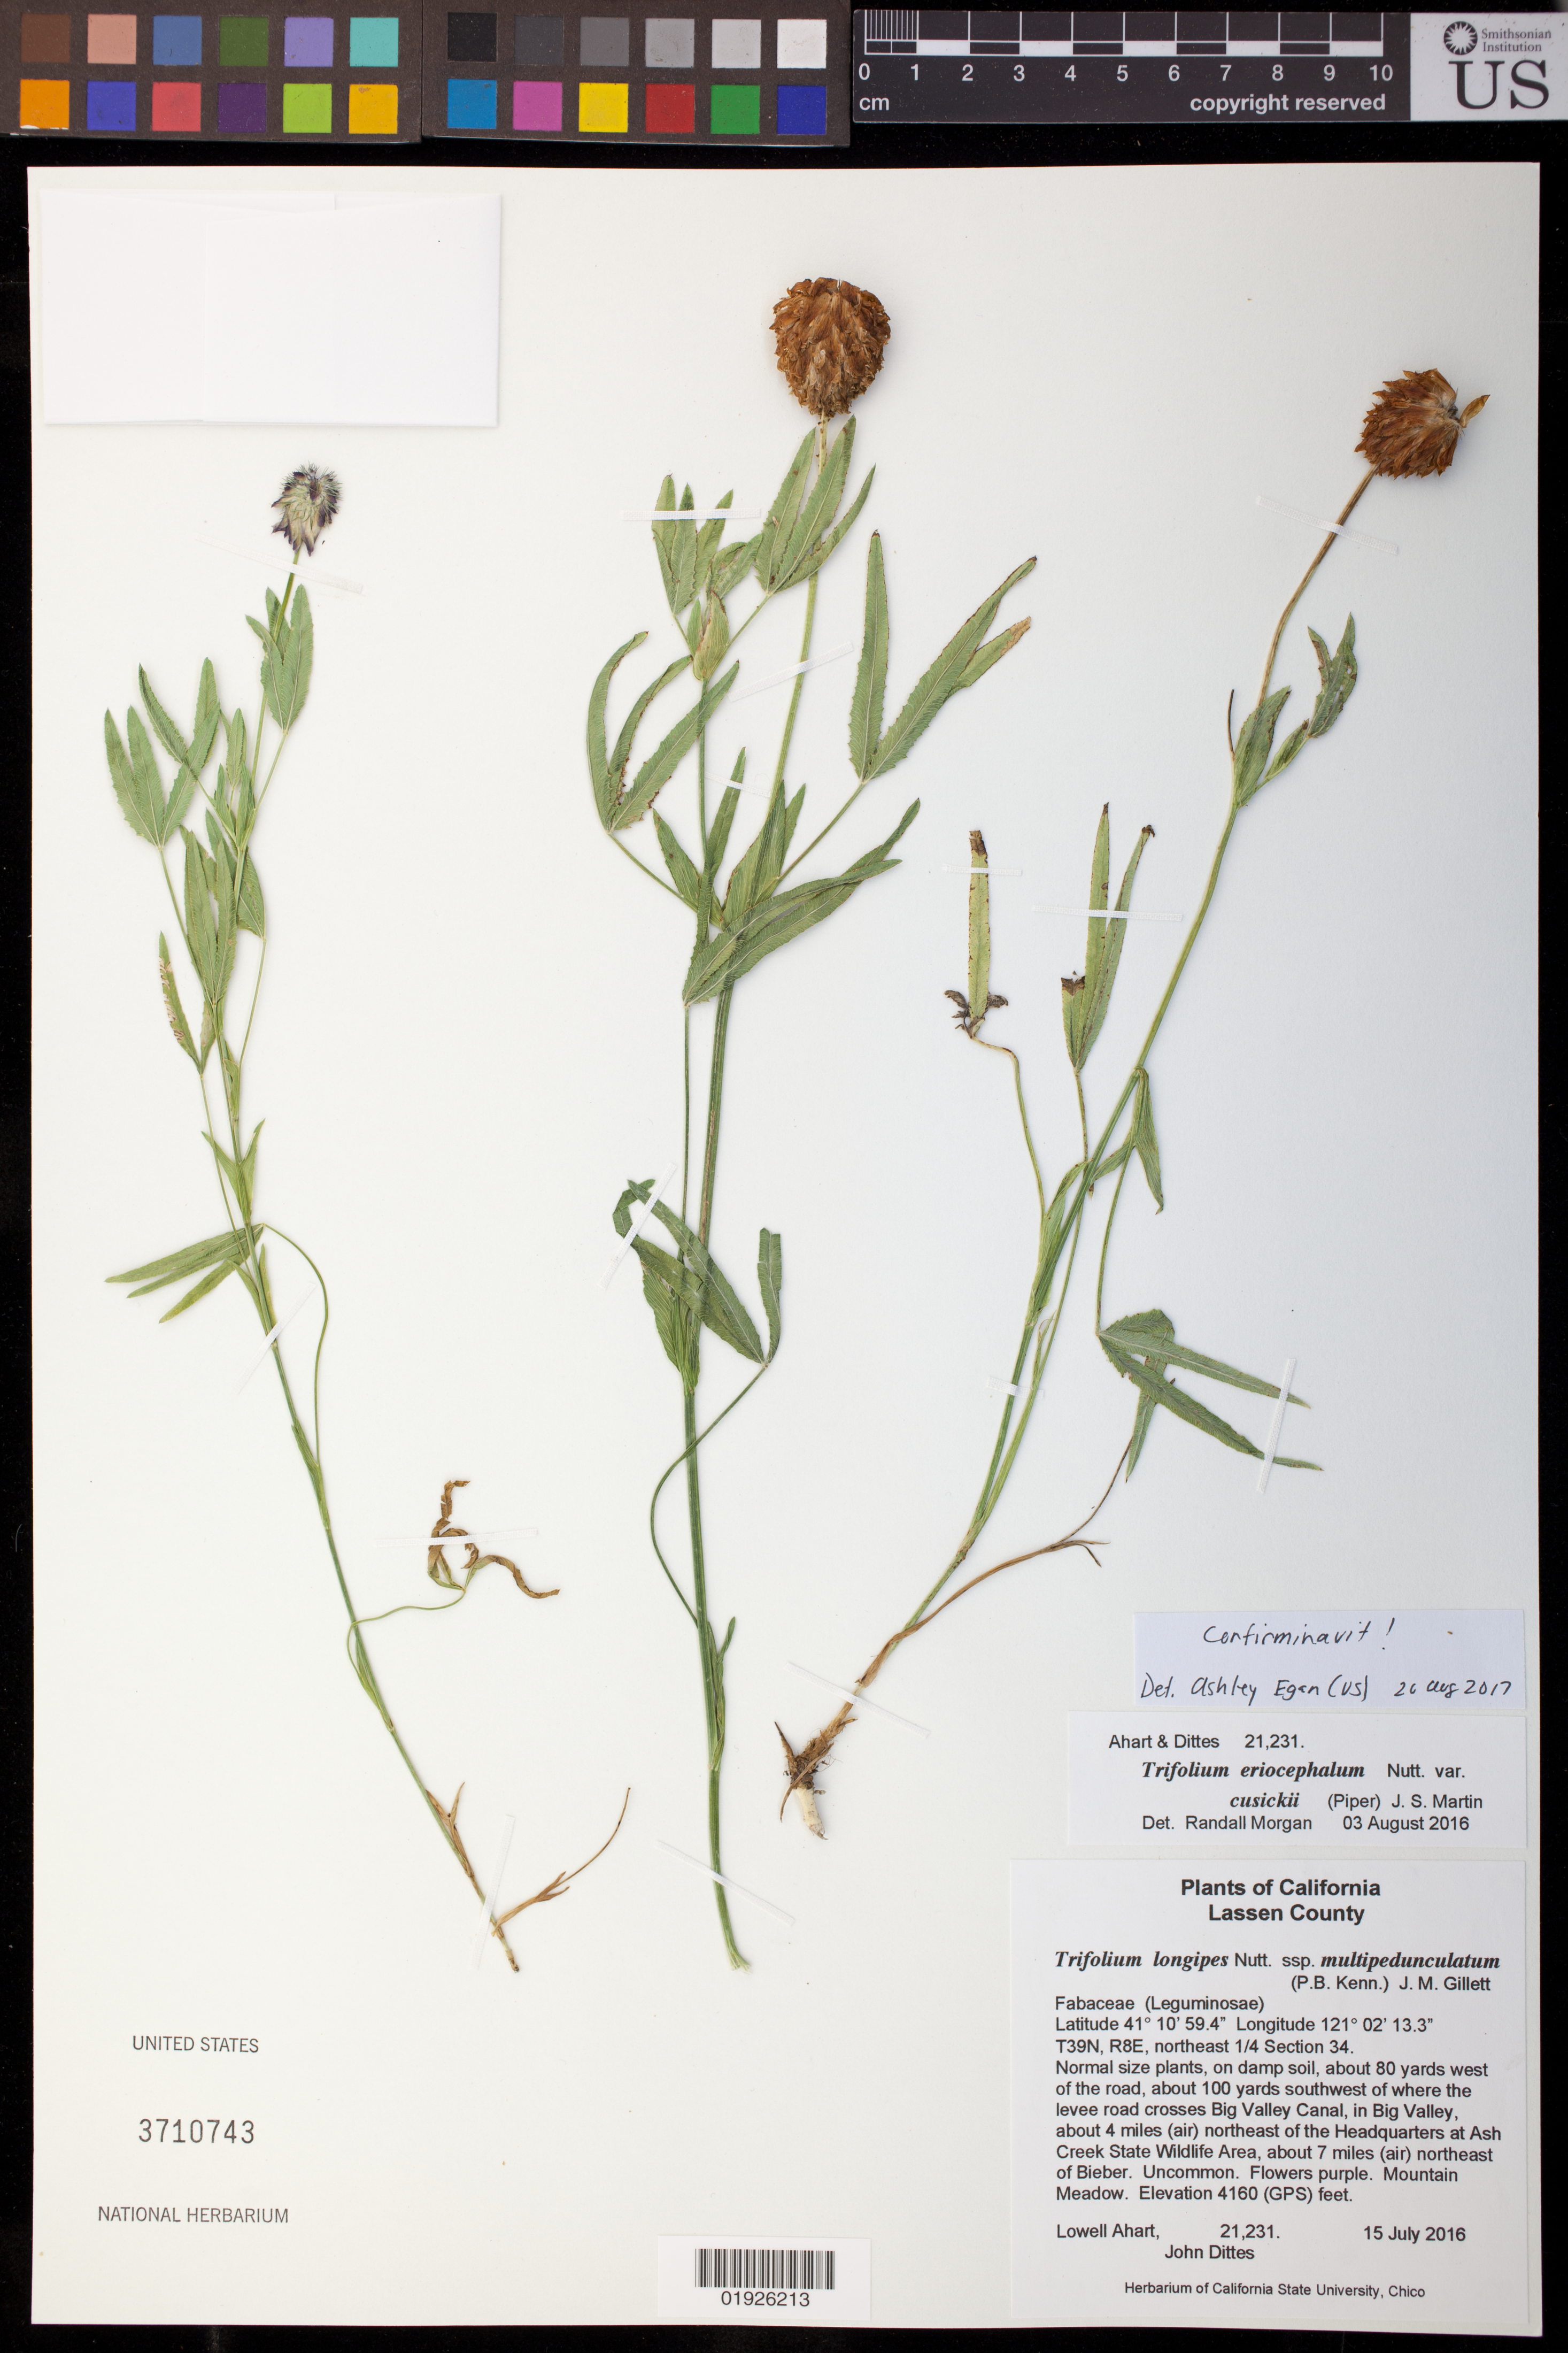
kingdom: Plantae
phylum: Tracheophyta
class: Magnoliopsida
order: Fabales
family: Fabaceae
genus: Trifolium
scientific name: Trifolium eriocephalum var. cusickii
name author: (Piper) J.S. Martin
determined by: Morgan, Randall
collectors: L. Ahart & J. Dittes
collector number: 21231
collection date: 2016-07-15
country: United States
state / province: California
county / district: Lassen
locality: T39N, R8E, northeast 1/4 section 34. About 80 yards west of the road and about 100 yards southwest of where the levee road crosses Big Valley Canal, in Big Valley, about 4 miles (air) northeast of the Headquarters at Ash Creek State Wildlife Area, about 7 miles (air) northeast of Bieber.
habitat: Mountain meadow, on damp soil.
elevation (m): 1268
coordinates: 41 10 59.4, 121 02 13.3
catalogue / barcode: US 3710743